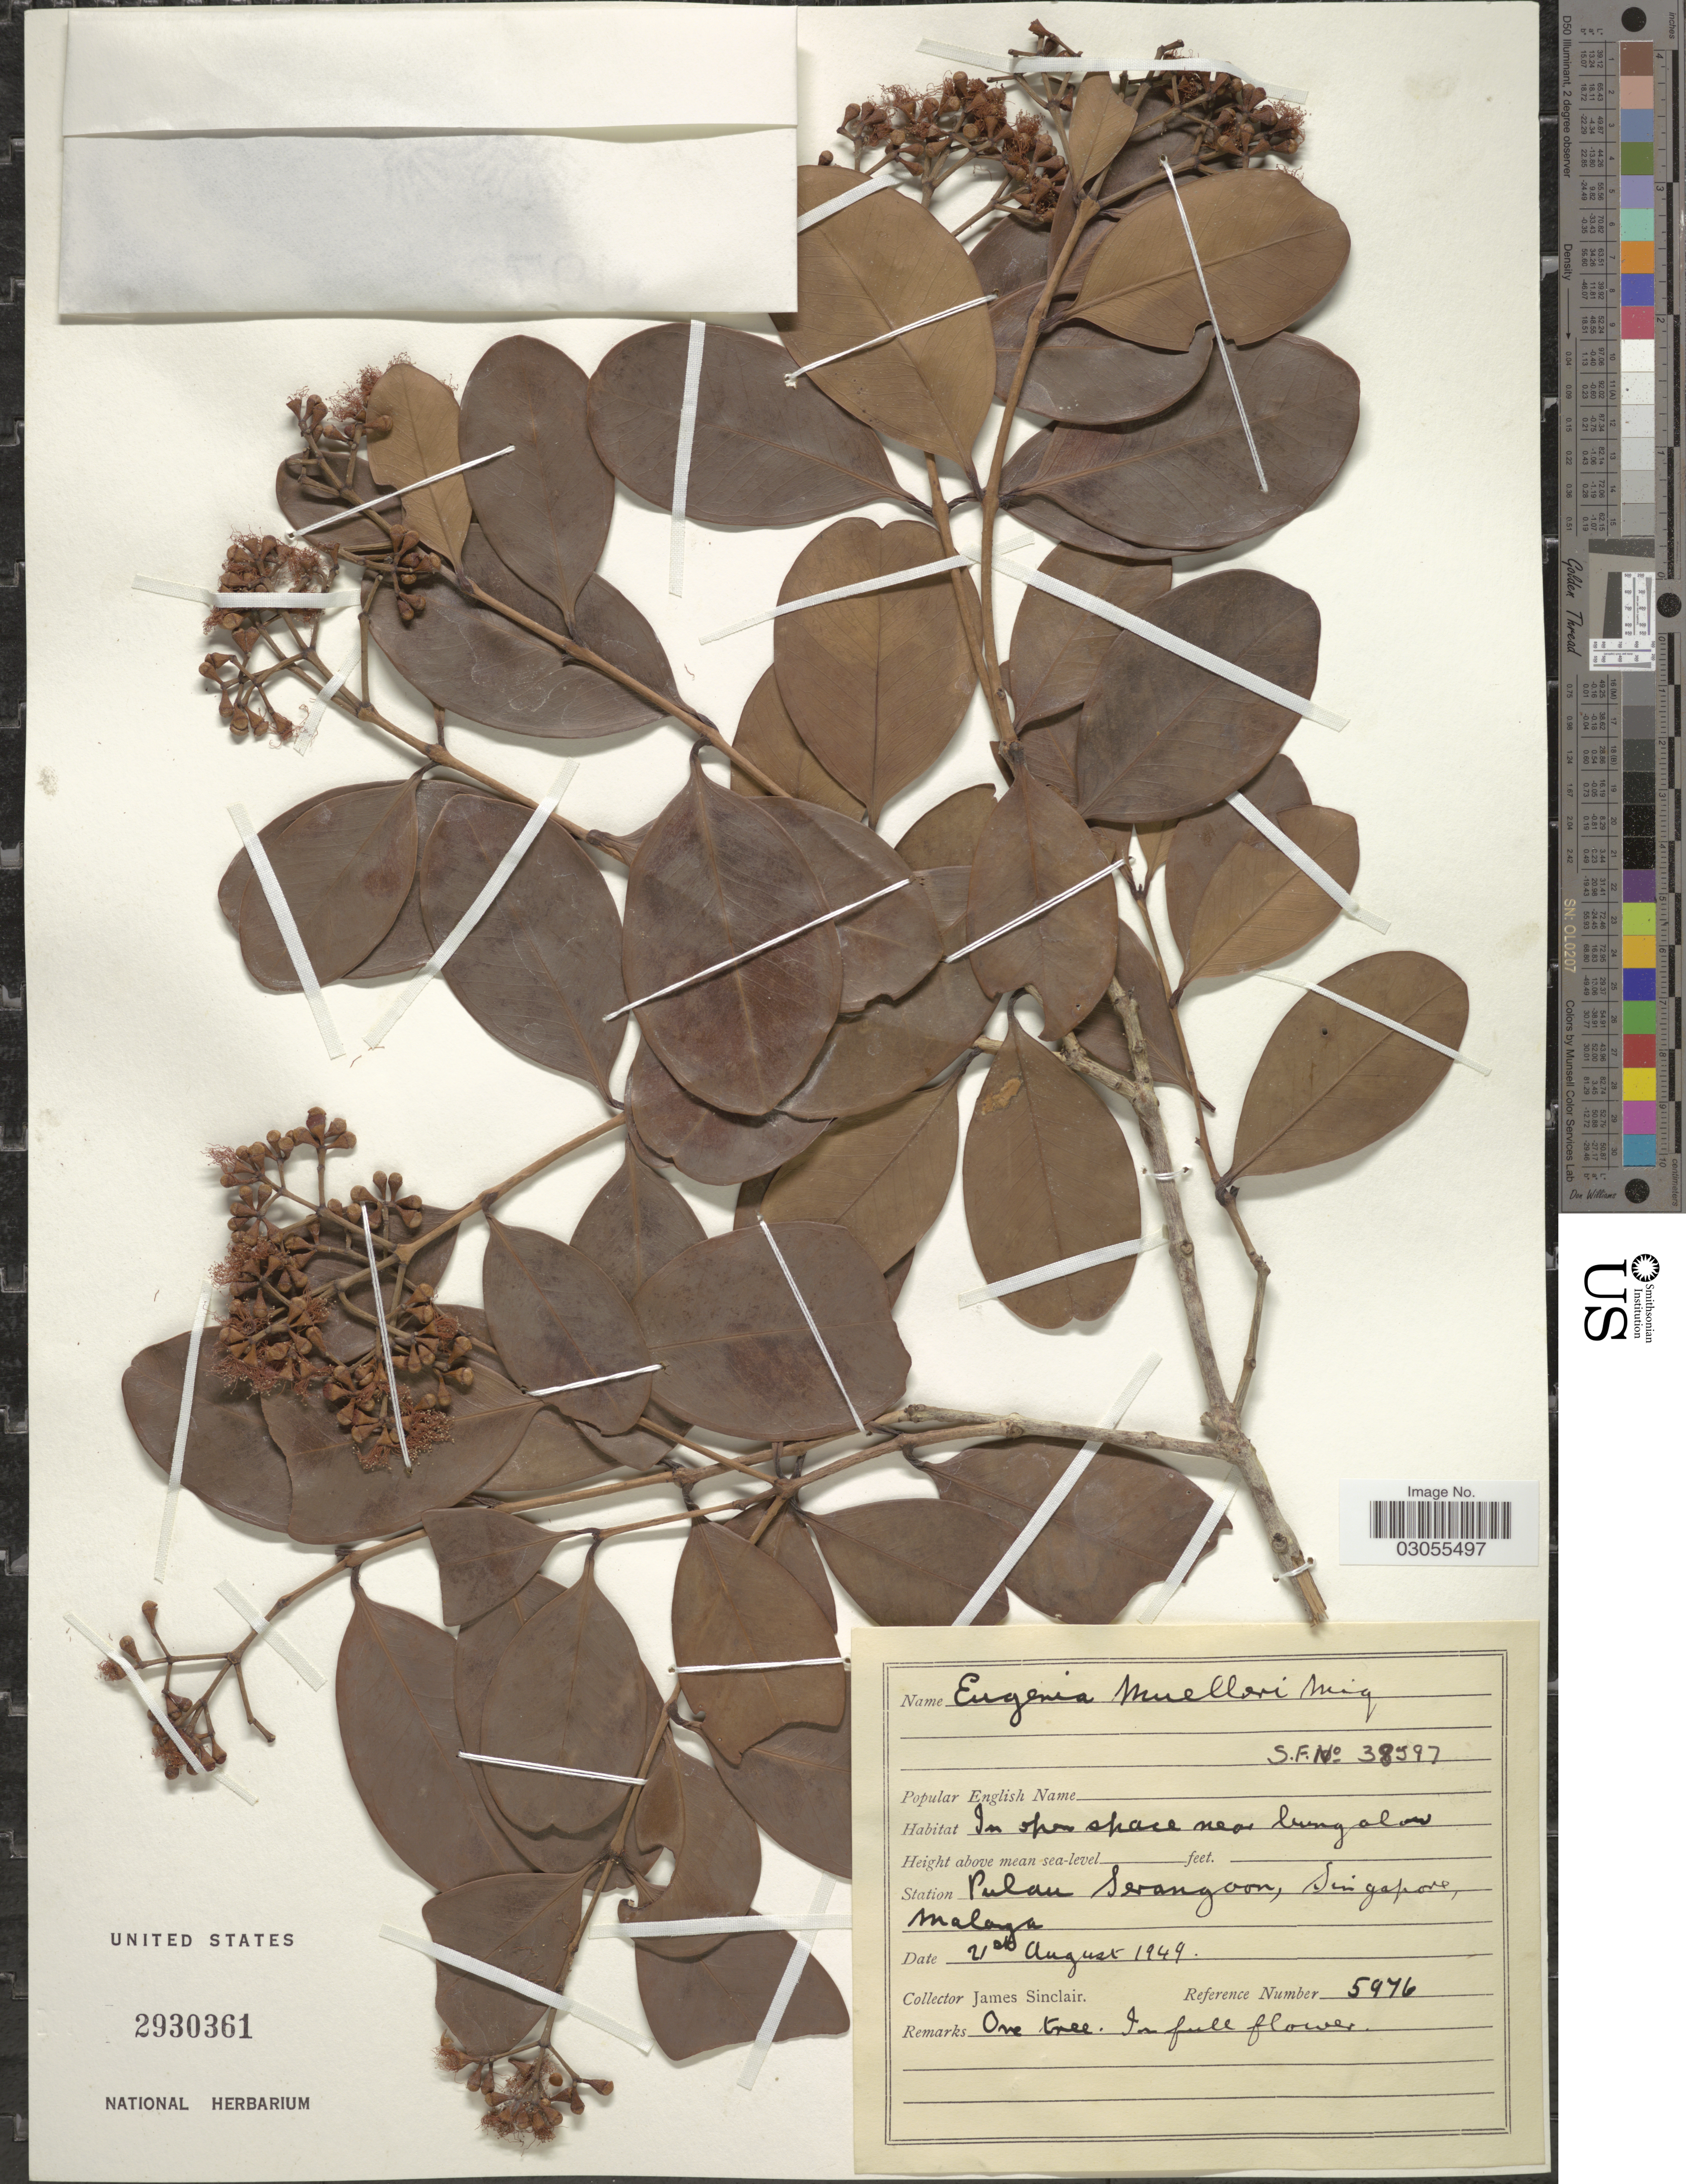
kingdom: Plantae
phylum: Tracheophyta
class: Magnoliopsida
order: Myrtales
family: Myrtaceae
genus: Syzygium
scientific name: Syzygium muelleri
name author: (Miq.) Miq.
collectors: J. Sinclair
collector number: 5976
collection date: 1949-08-21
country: Singapore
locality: Pulau Serangoon, Malaya.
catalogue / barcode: US 2930361